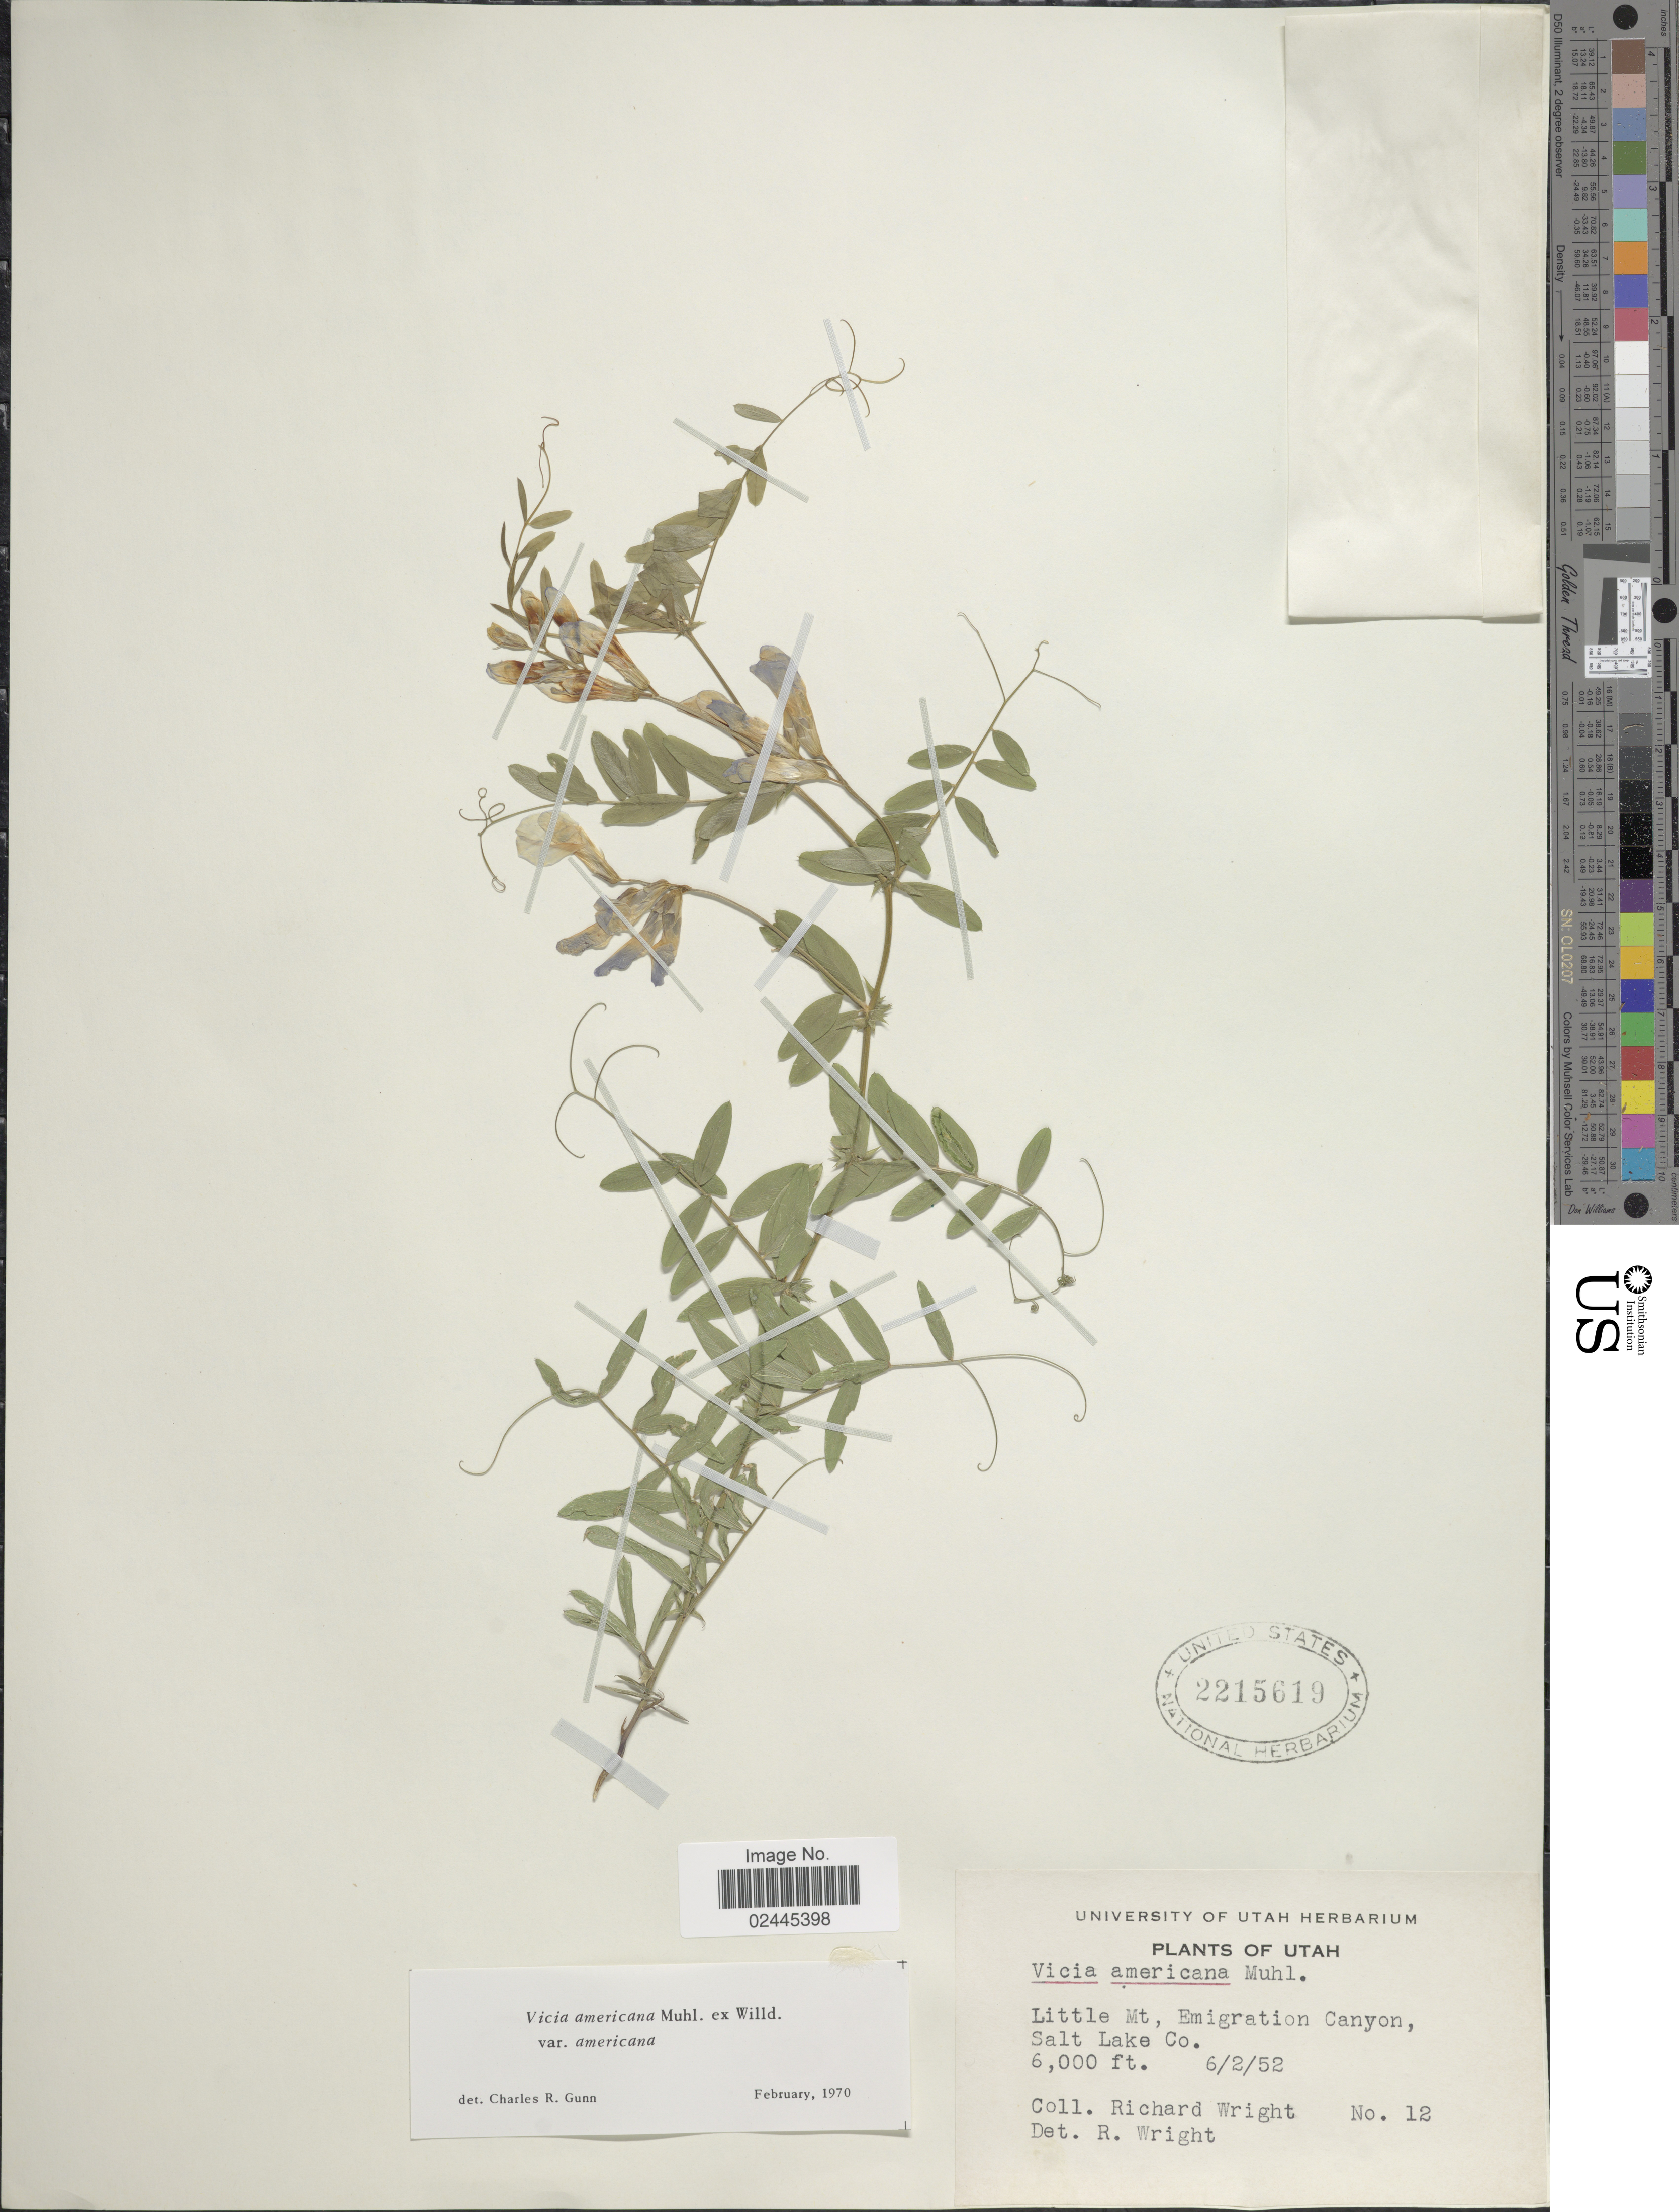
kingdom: Plantae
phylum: Tracheophyta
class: Magnoliopsida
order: Fabales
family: Fabaceae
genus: Vicia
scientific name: Vicia americana var. americana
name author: Muhl. ex Willd.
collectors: R. A. Wright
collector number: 12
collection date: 1952-06-02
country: United States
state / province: Utah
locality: Little Mt, Emigration Canyon, Salt Lake Co.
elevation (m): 1829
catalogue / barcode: US 2215619